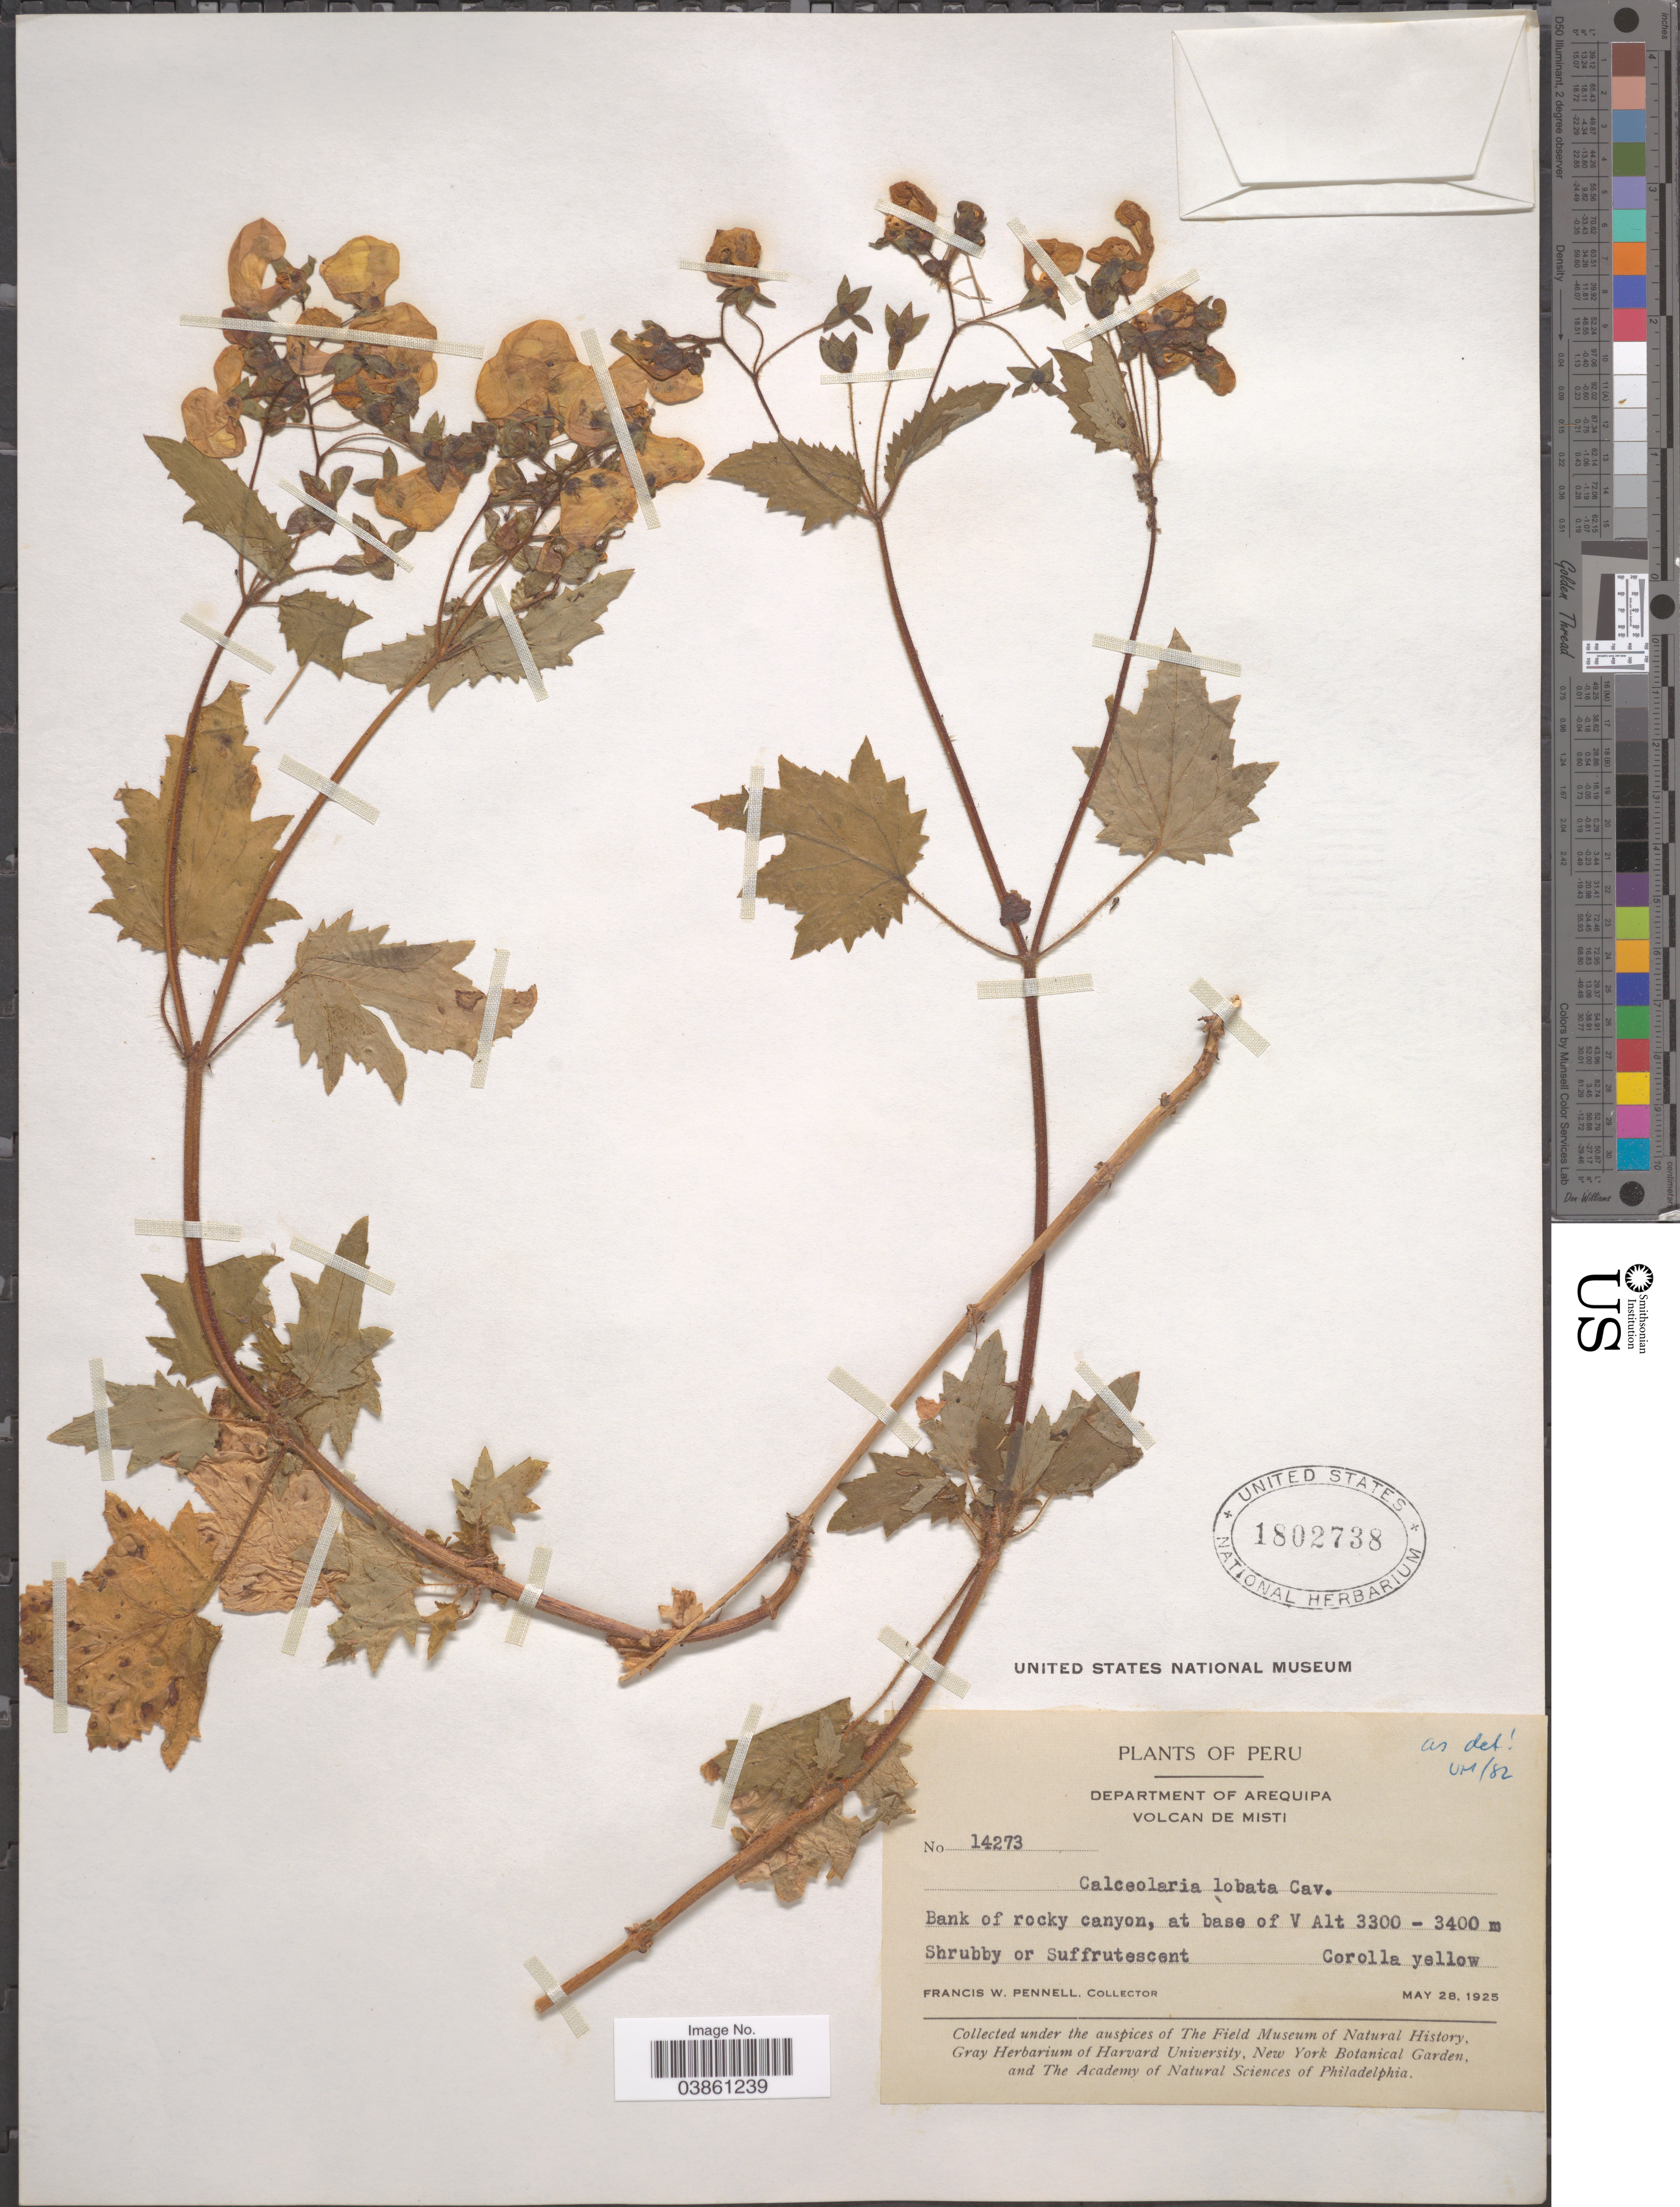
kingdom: Plantae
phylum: Tracheophyta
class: Magnoliopsida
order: Lamiales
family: Calceolariaceae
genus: Calceolaria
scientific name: Calceolaria lobata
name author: Cav.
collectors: F. W. Pennell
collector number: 14273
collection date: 1925-05-28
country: Peru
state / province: Arequipa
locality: Department of Arequipa. Volcan de Misti. Bank of rocky canyon, at base of V.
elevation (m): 3300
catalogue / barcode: US 1802738